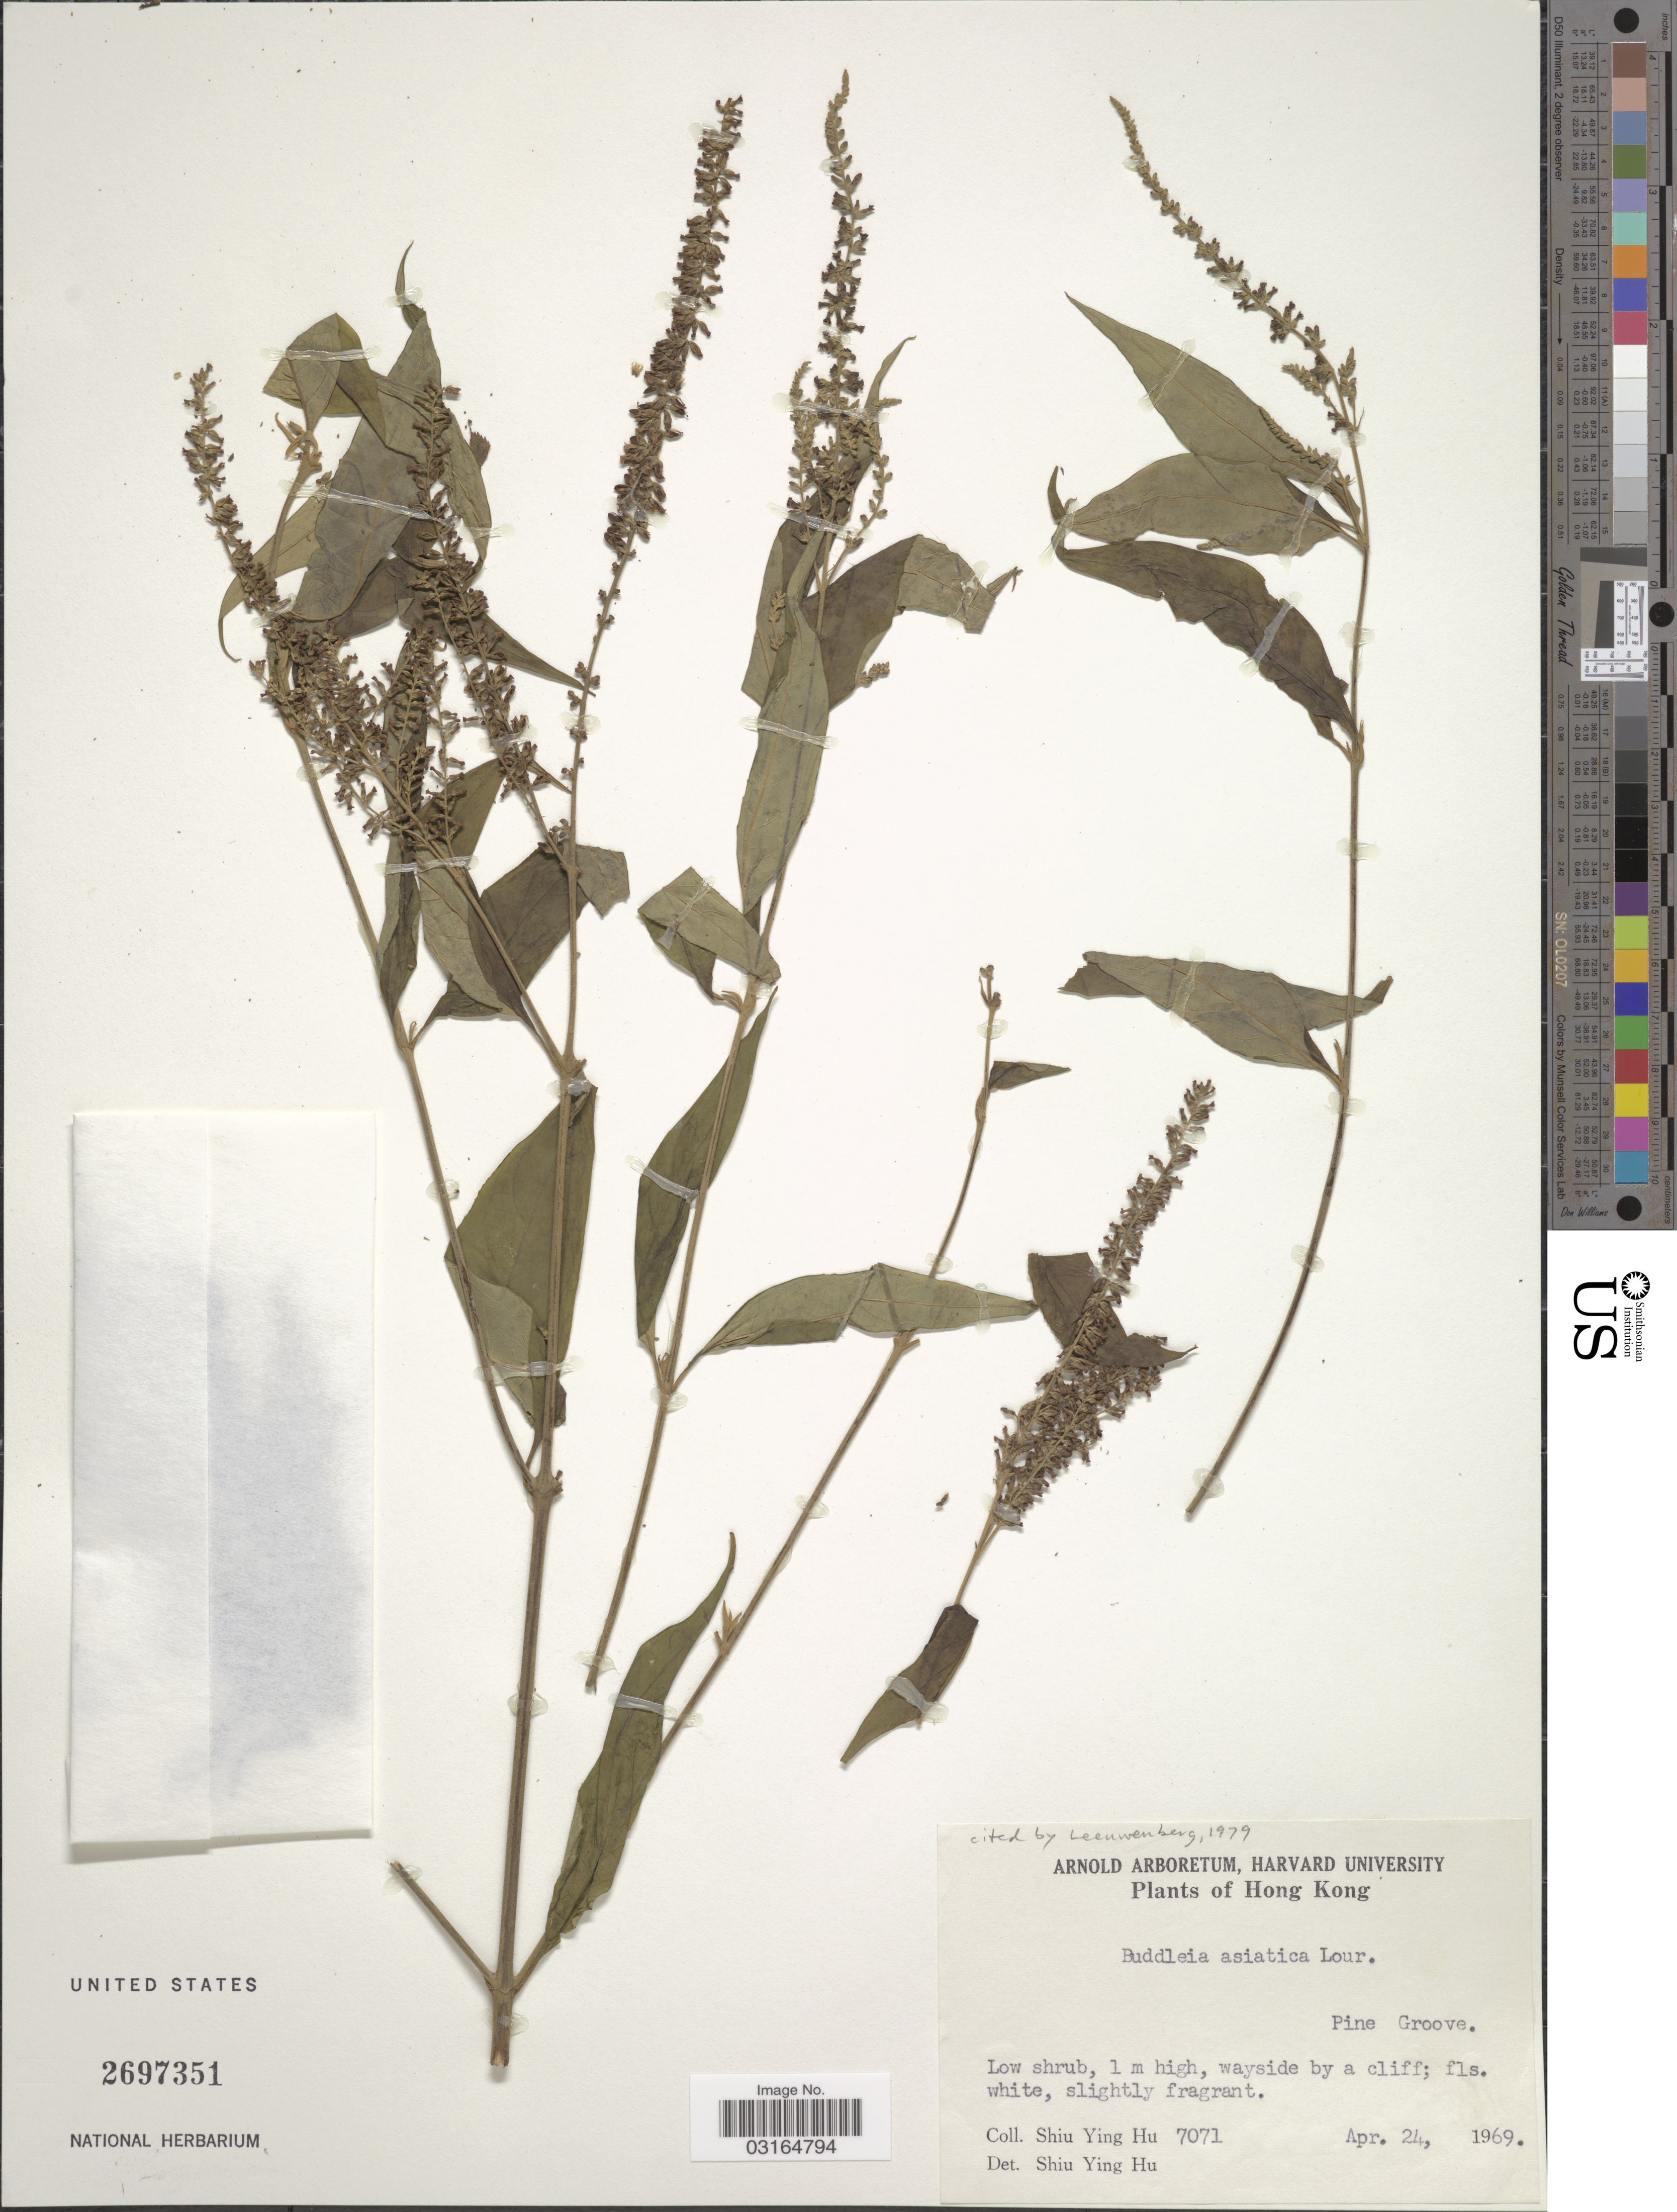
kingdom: Plantae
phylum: Tracheophyta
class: Magnoliopsida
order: Lamiales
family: Scrophulariaceae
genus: Buddleja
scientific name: Buddleja asiatica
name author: Lour.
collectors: S. Y. Hu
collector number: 7071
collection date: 1969-04-24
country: China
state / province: Hong Kong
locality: Pine Groove.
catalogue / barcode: US 2697351